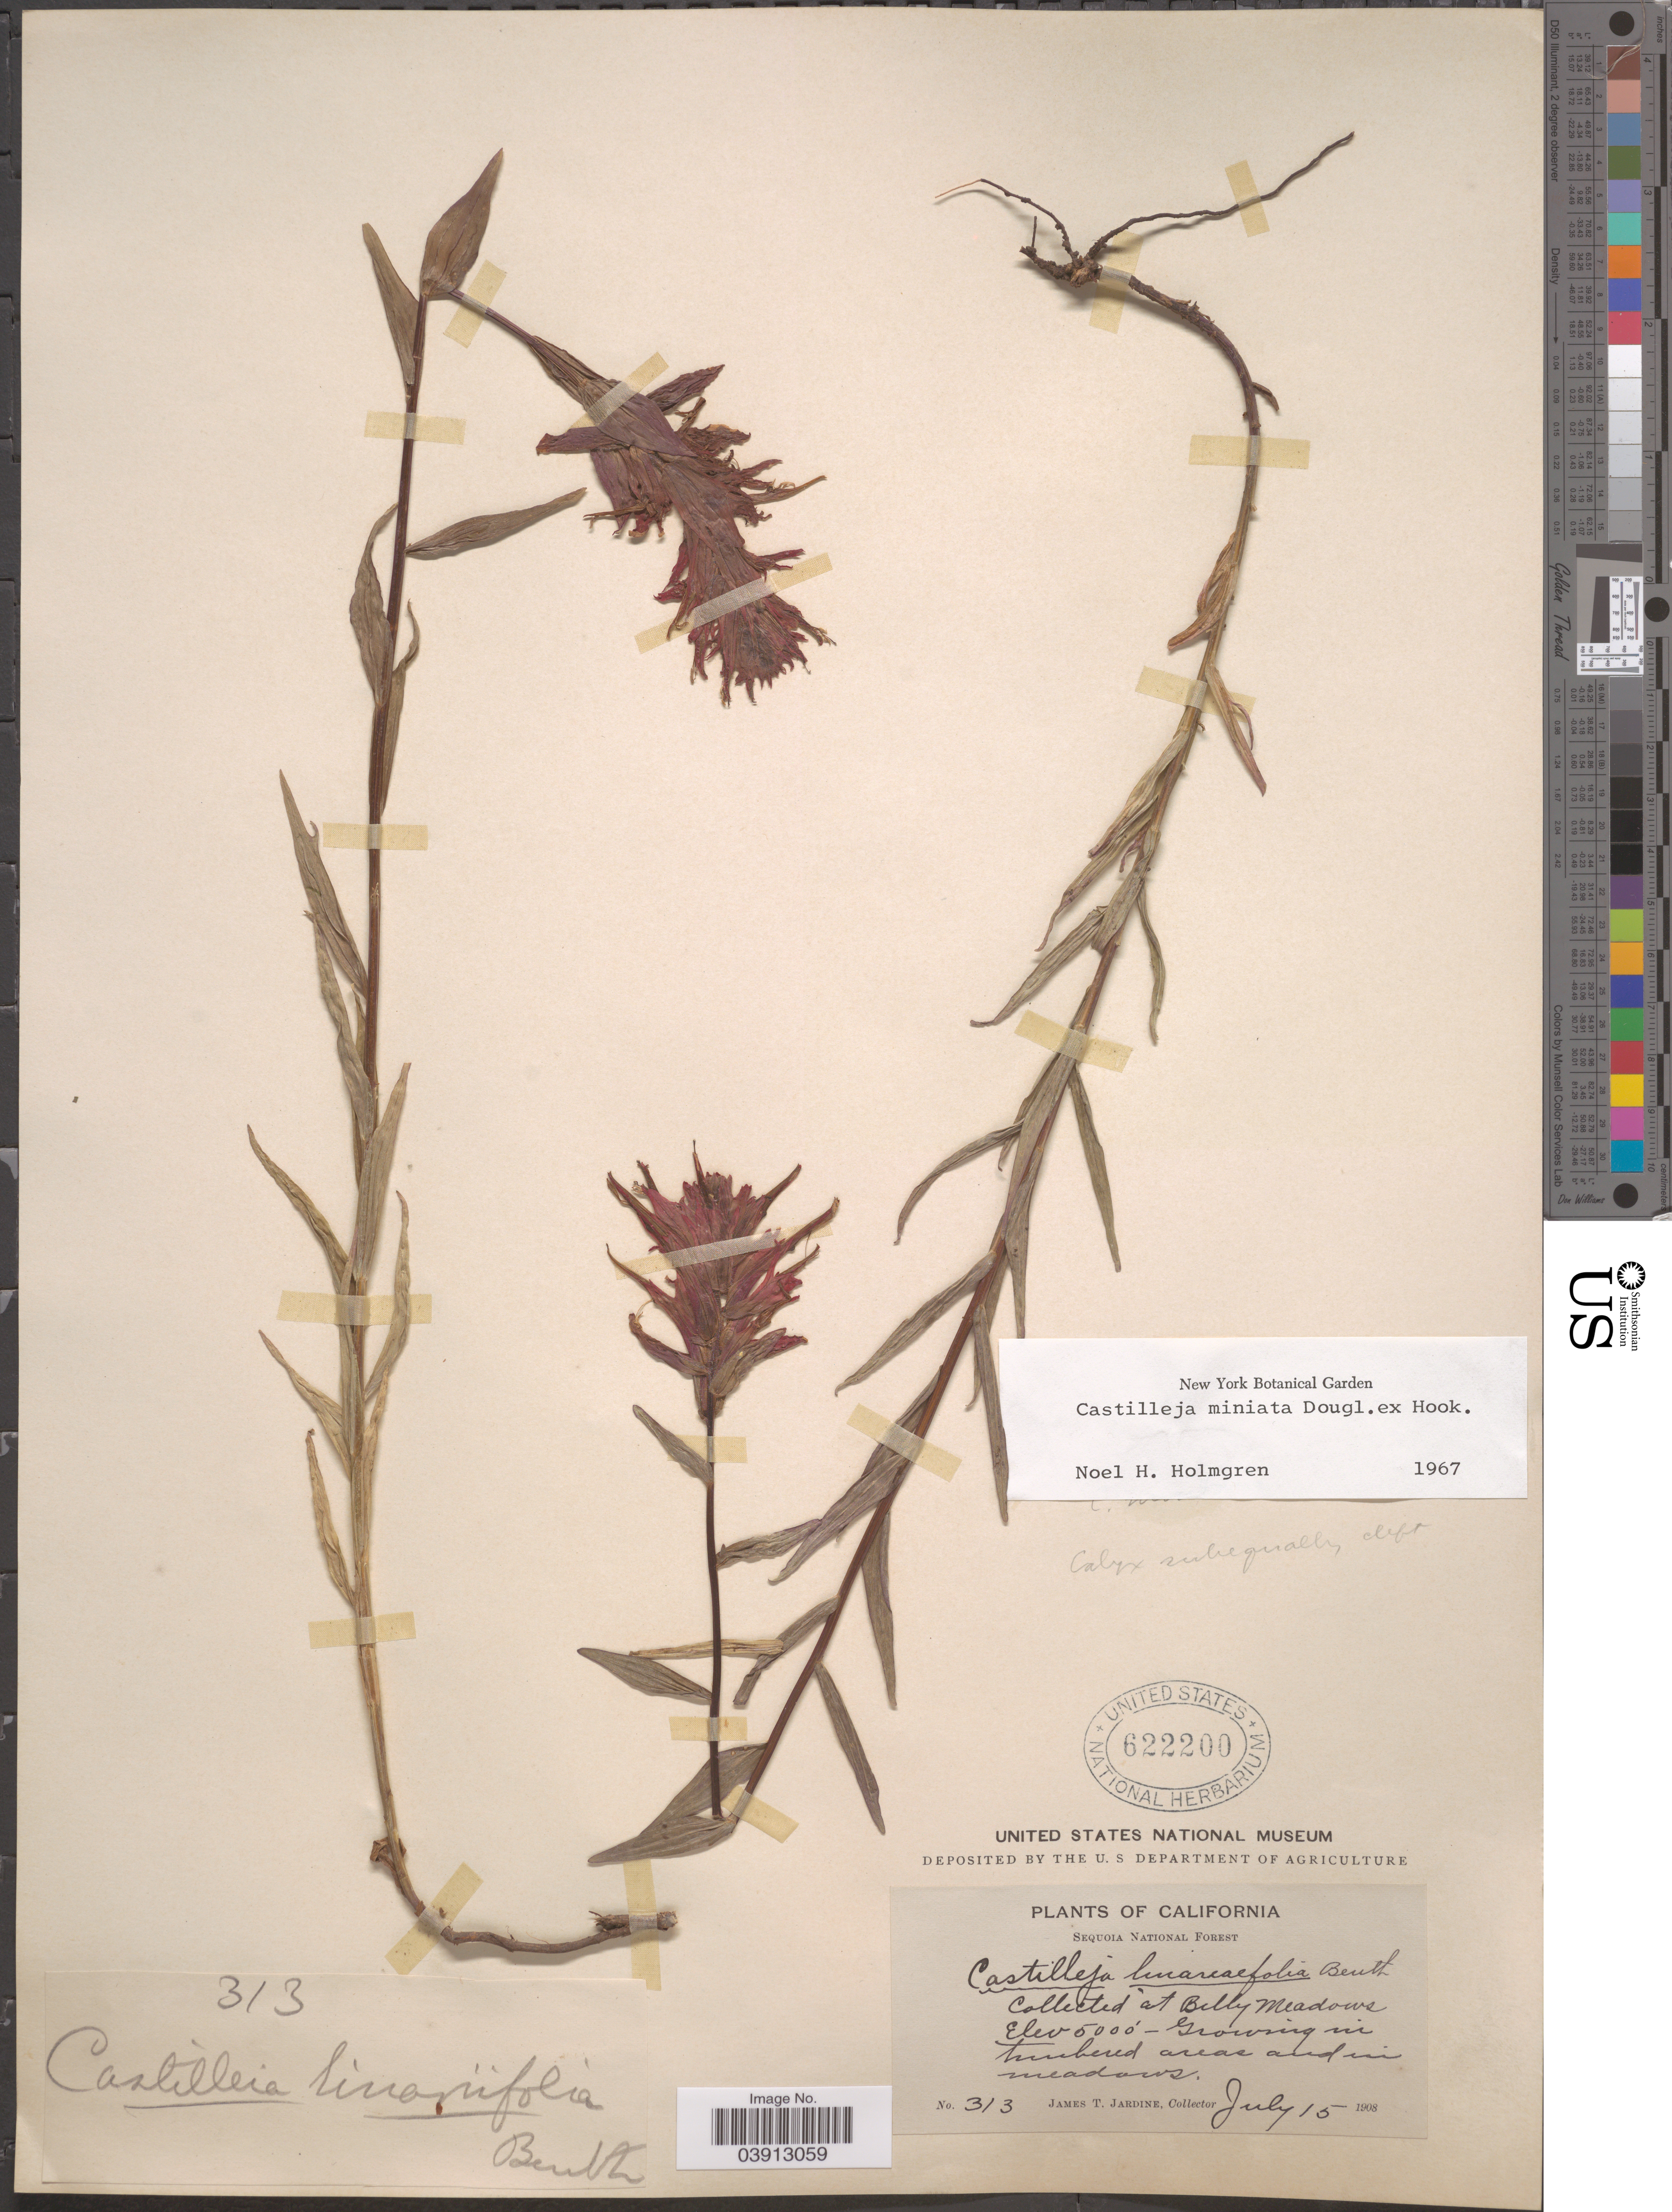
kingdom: Plantae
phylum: Tracheophyta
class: Magnoliopsida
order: Lamiales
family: Orobanchaceae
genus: Castilleja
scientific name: Castilleja miniata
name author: Douglas ex Hook.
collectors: J. T. Jardine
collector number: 313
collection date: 1908-07-15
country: United States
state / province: California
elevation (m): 1524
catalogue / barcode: US 622200